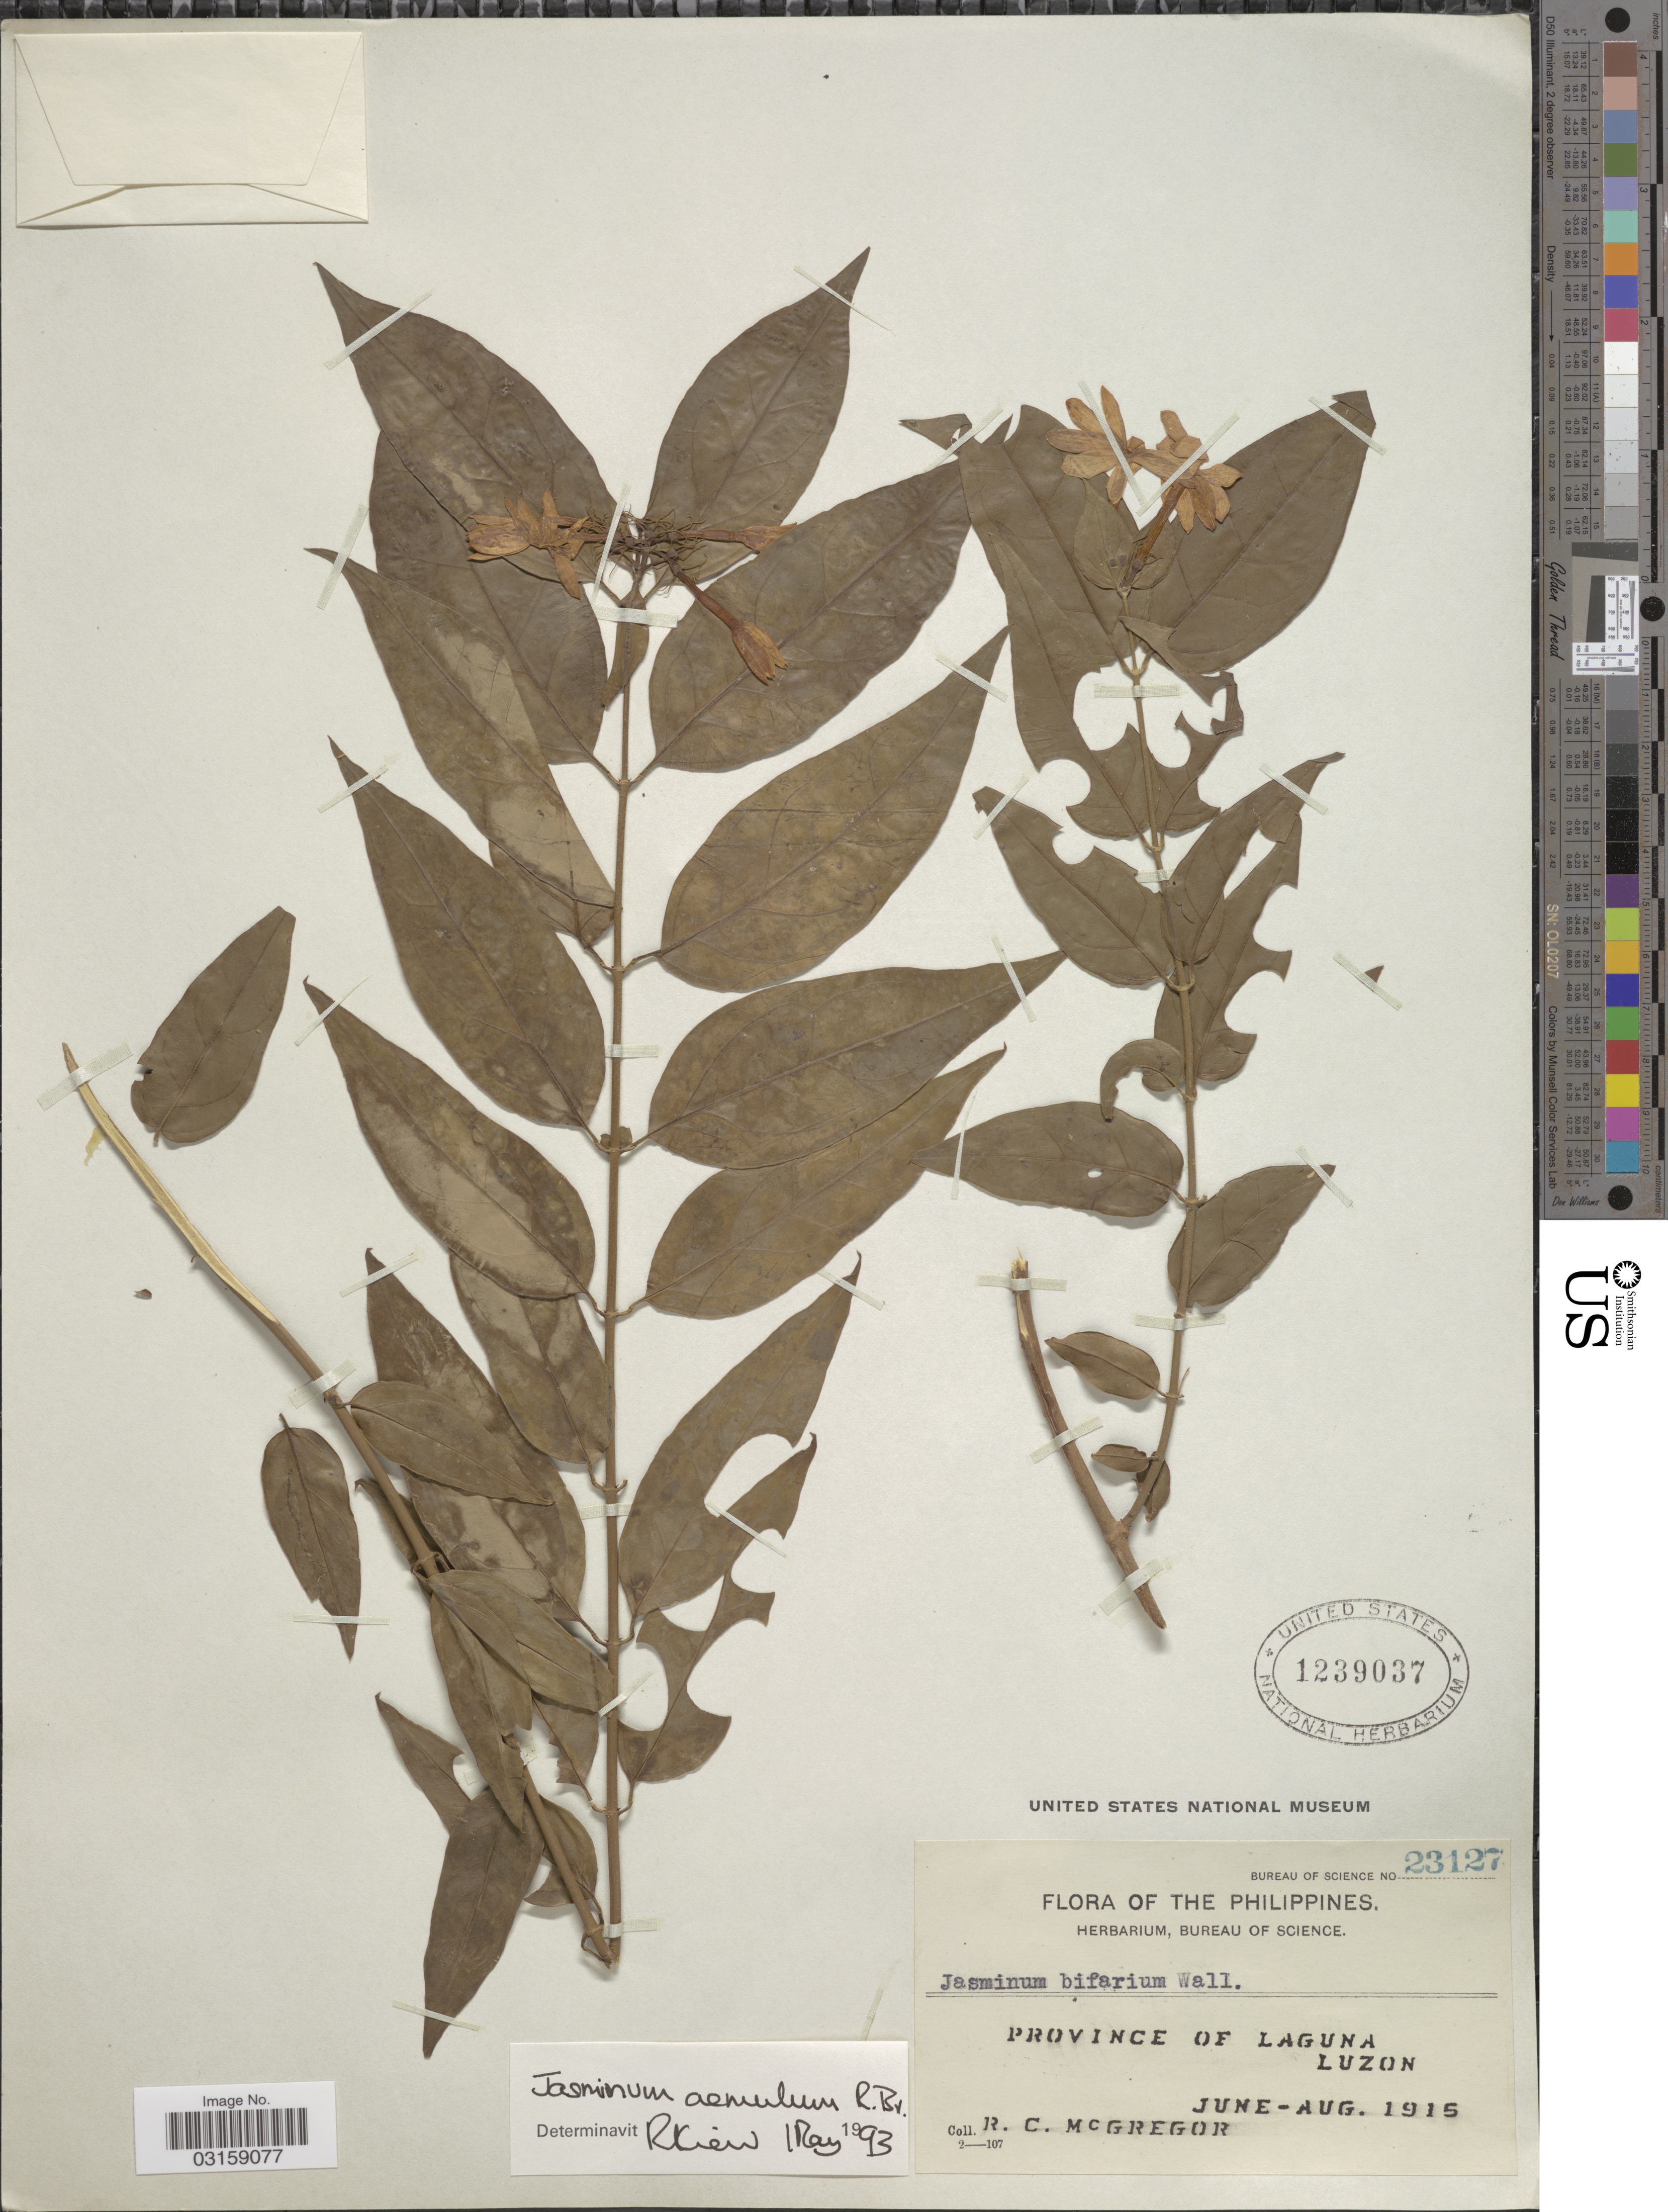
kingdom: Plantae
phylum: Tracheophyta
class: Magnoliopsida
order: Lamiales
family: Oleaceae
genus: Jasminum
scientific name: Jasminum elongatum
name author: (P.J. Bergius) Willd.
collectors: R. C. McGregor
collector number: Bureau of Science 23127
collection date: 1915-06/1915-08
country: Philippines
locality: Province of Laguna. Luzon.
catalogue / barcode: US 1239037